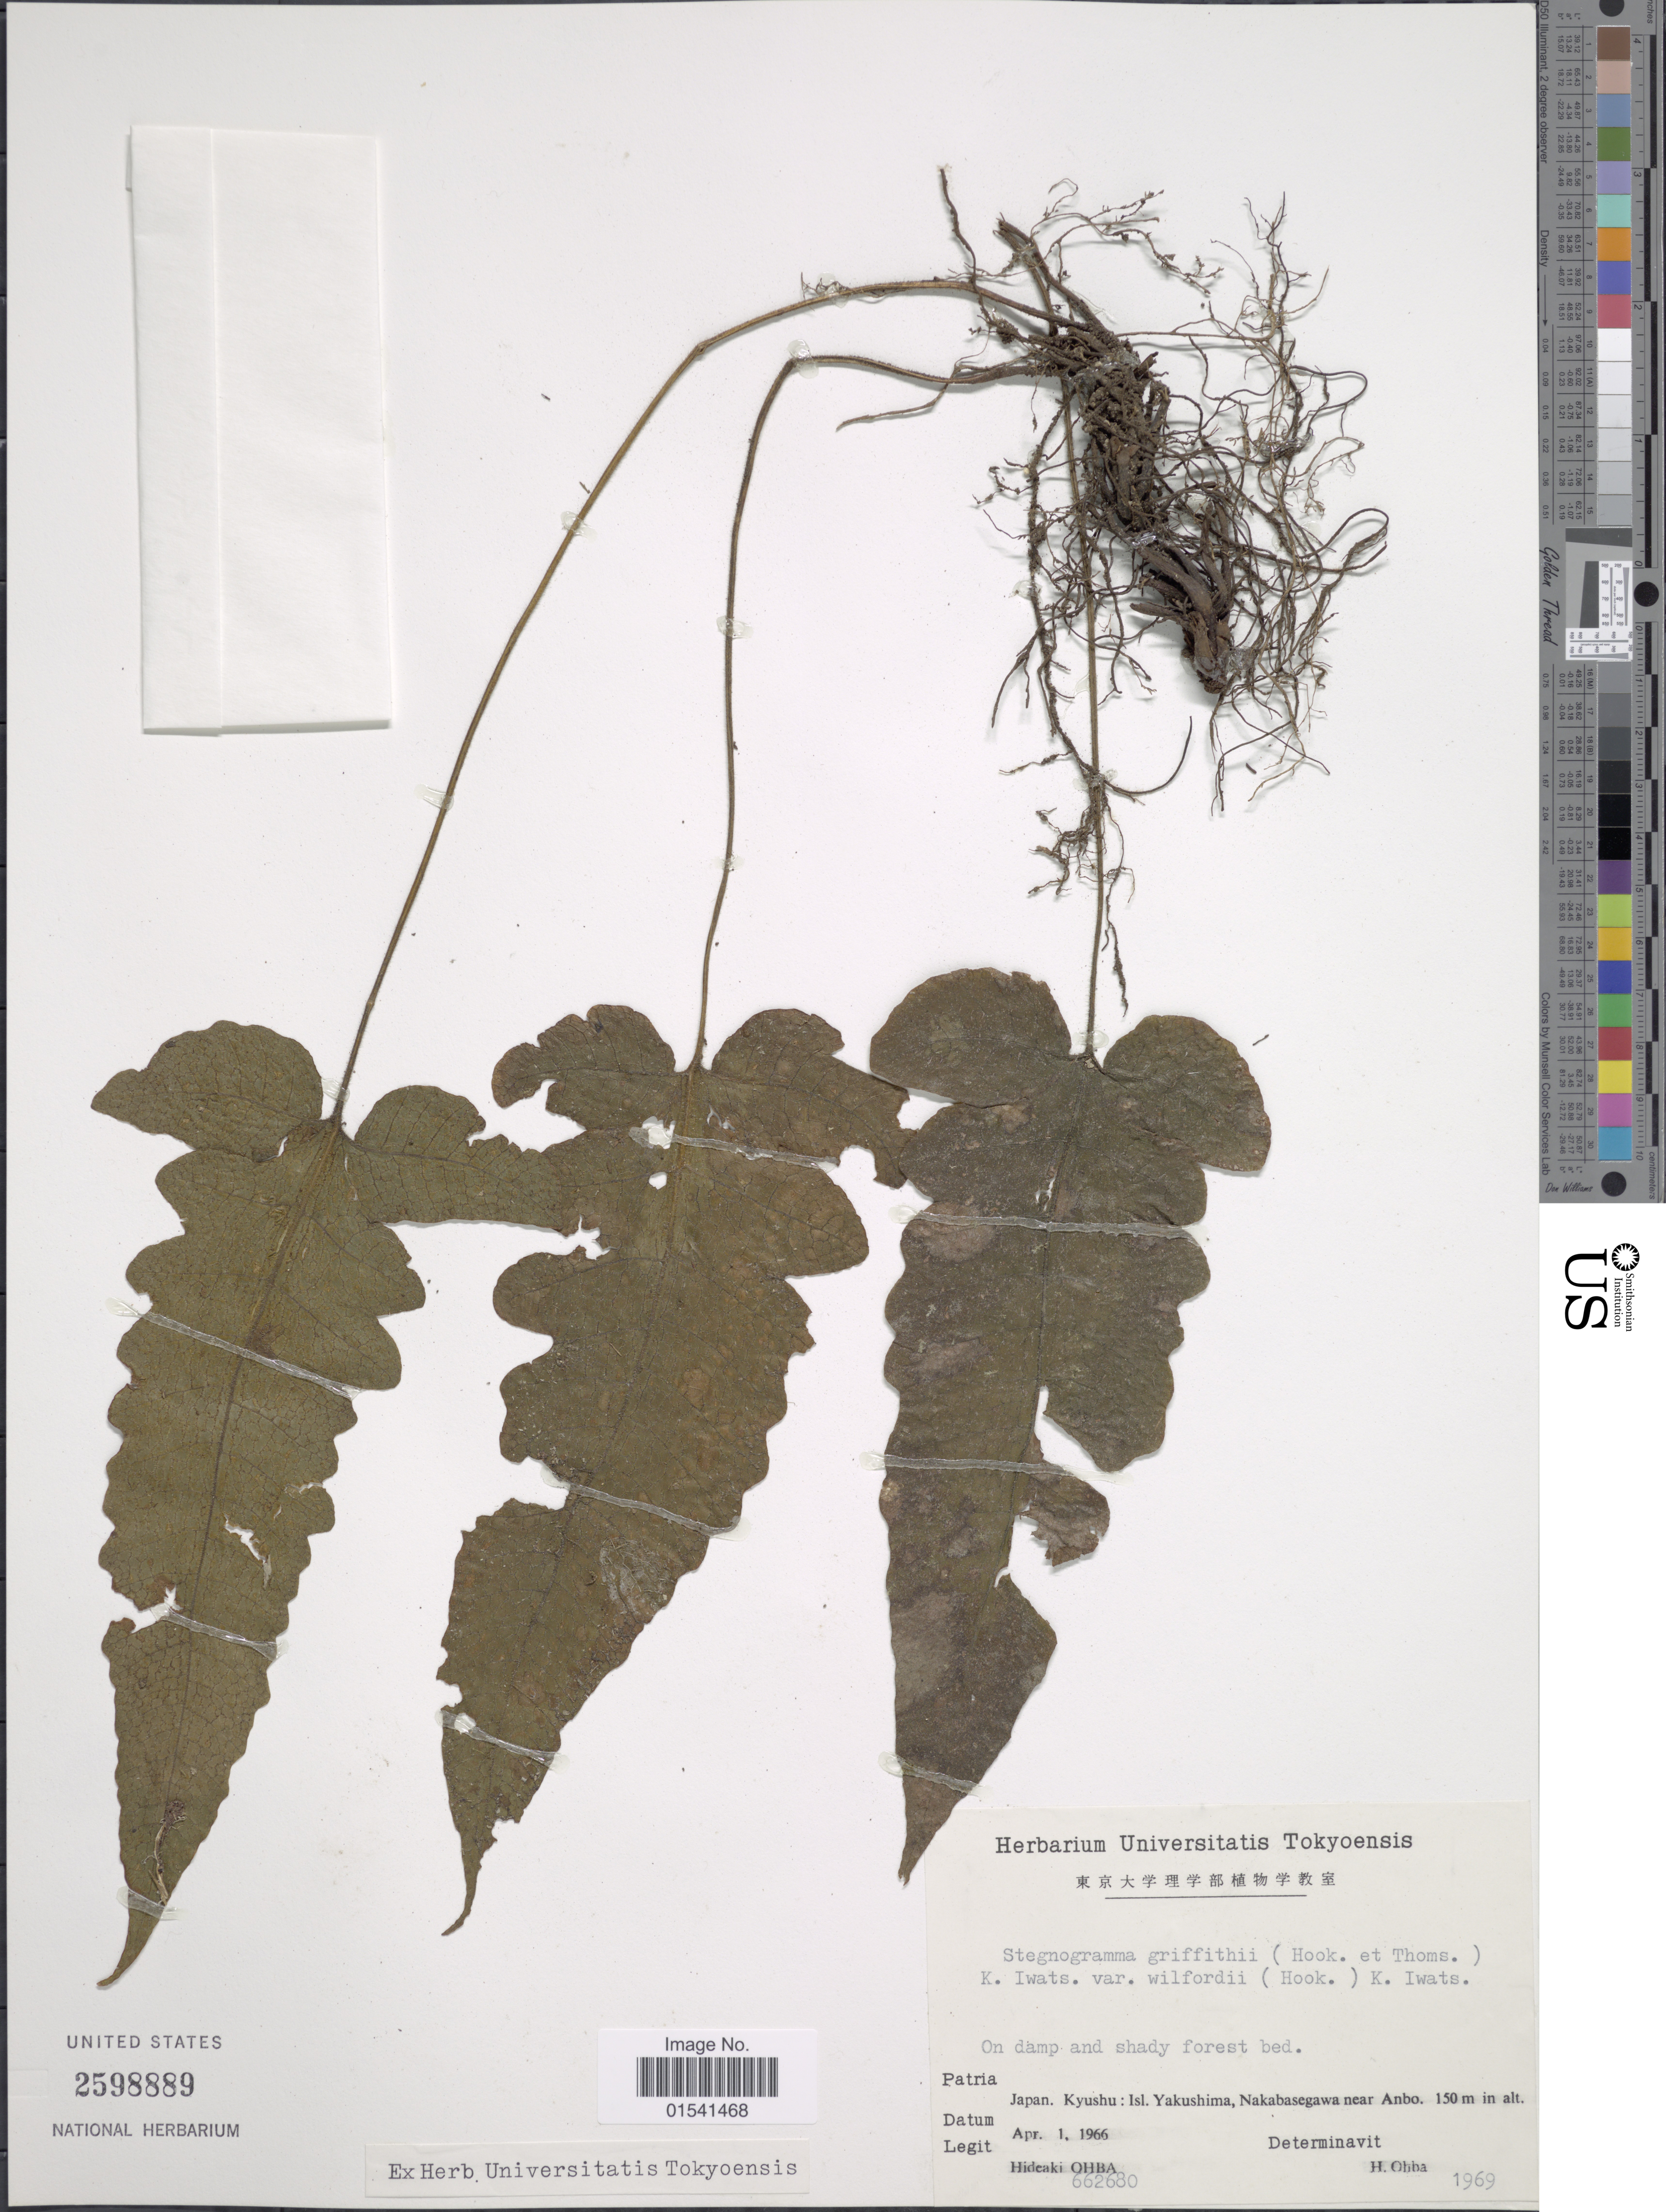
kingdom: Plantae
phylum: Tracheophyta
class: Polypodiopsida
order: Polypodiales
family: Thelypteridaceae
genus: Stegnogramma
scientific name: Stegnogramma wilfordii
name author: (Hook.) Seriz.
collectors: H. Ohba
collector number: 662680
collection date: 1966-04-01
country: Japan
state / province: Kagosima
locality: Kyushu: Isl. Yakushima, Nakabasegawa near Anbo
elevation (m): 150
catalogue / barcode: US 2598889